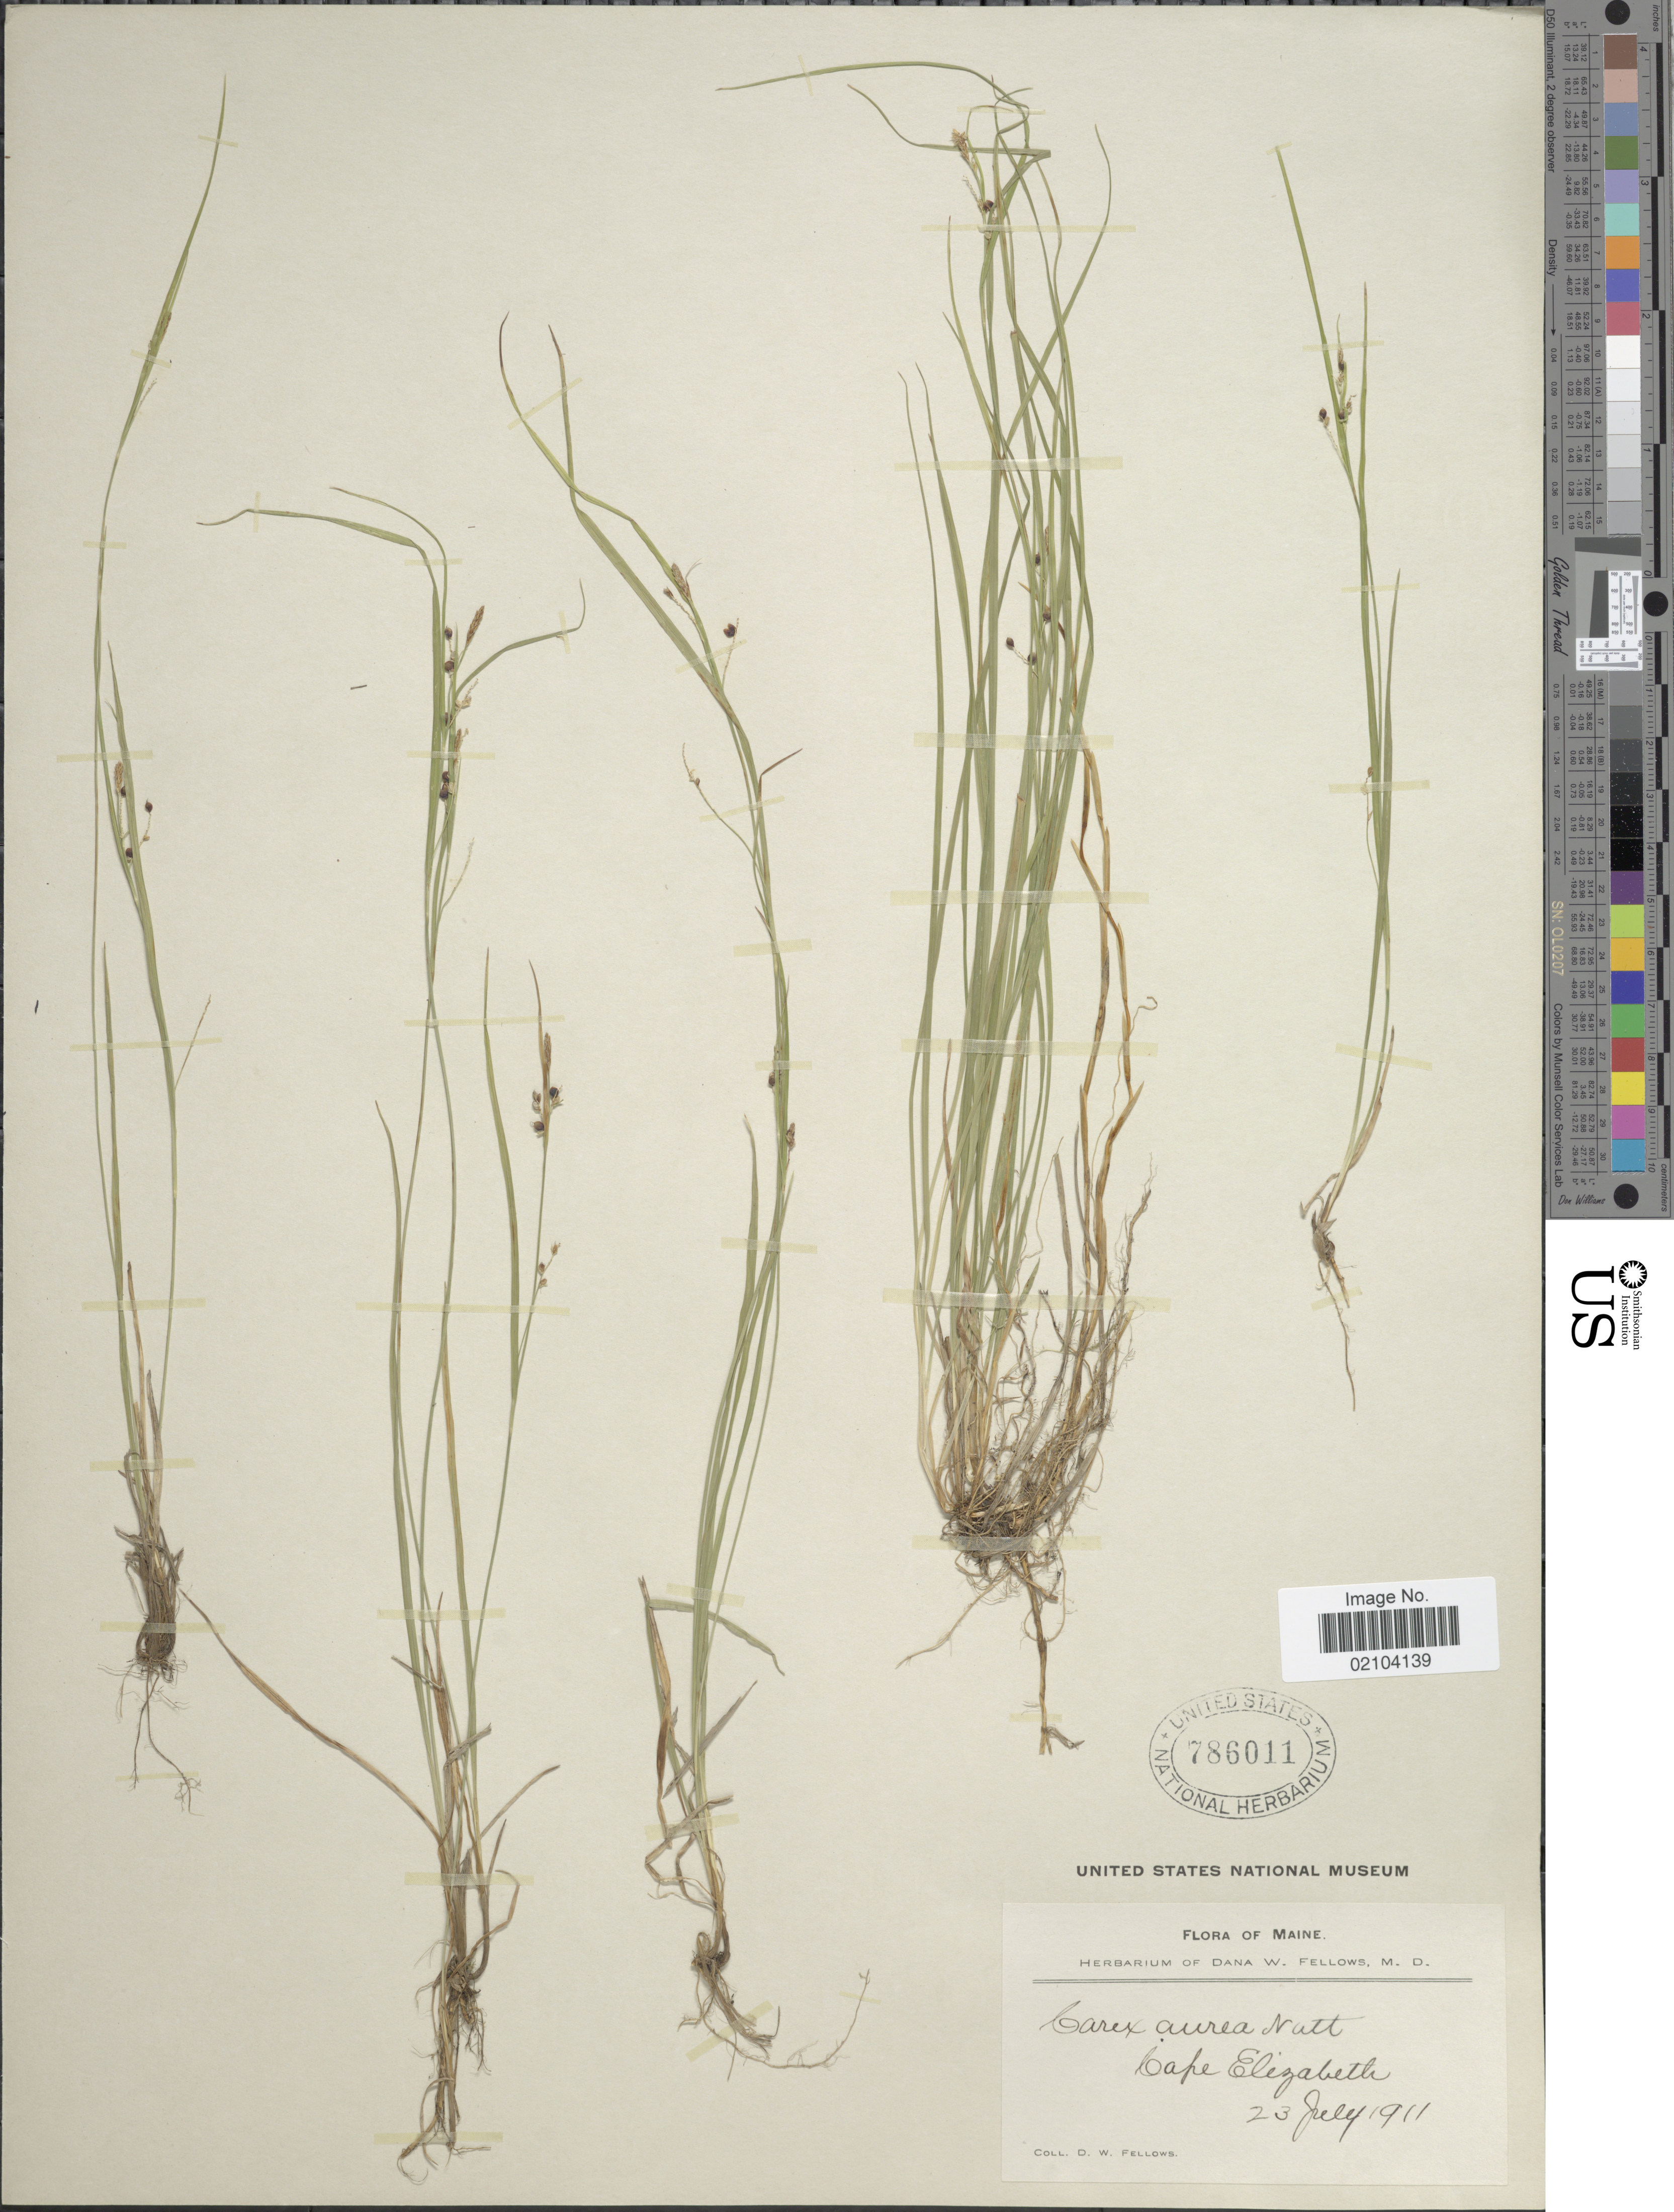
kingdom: Plantae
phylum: Tracheophyta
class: Liliopsida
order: Poales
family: Cyperaceae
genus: Carex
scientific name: Carex aurea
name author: Nutt.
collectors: D. W. Fellows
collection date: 1911-07-23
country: United States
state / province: Maine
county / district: Cumberland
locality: Cape Elizabeth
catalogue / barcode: US 786011